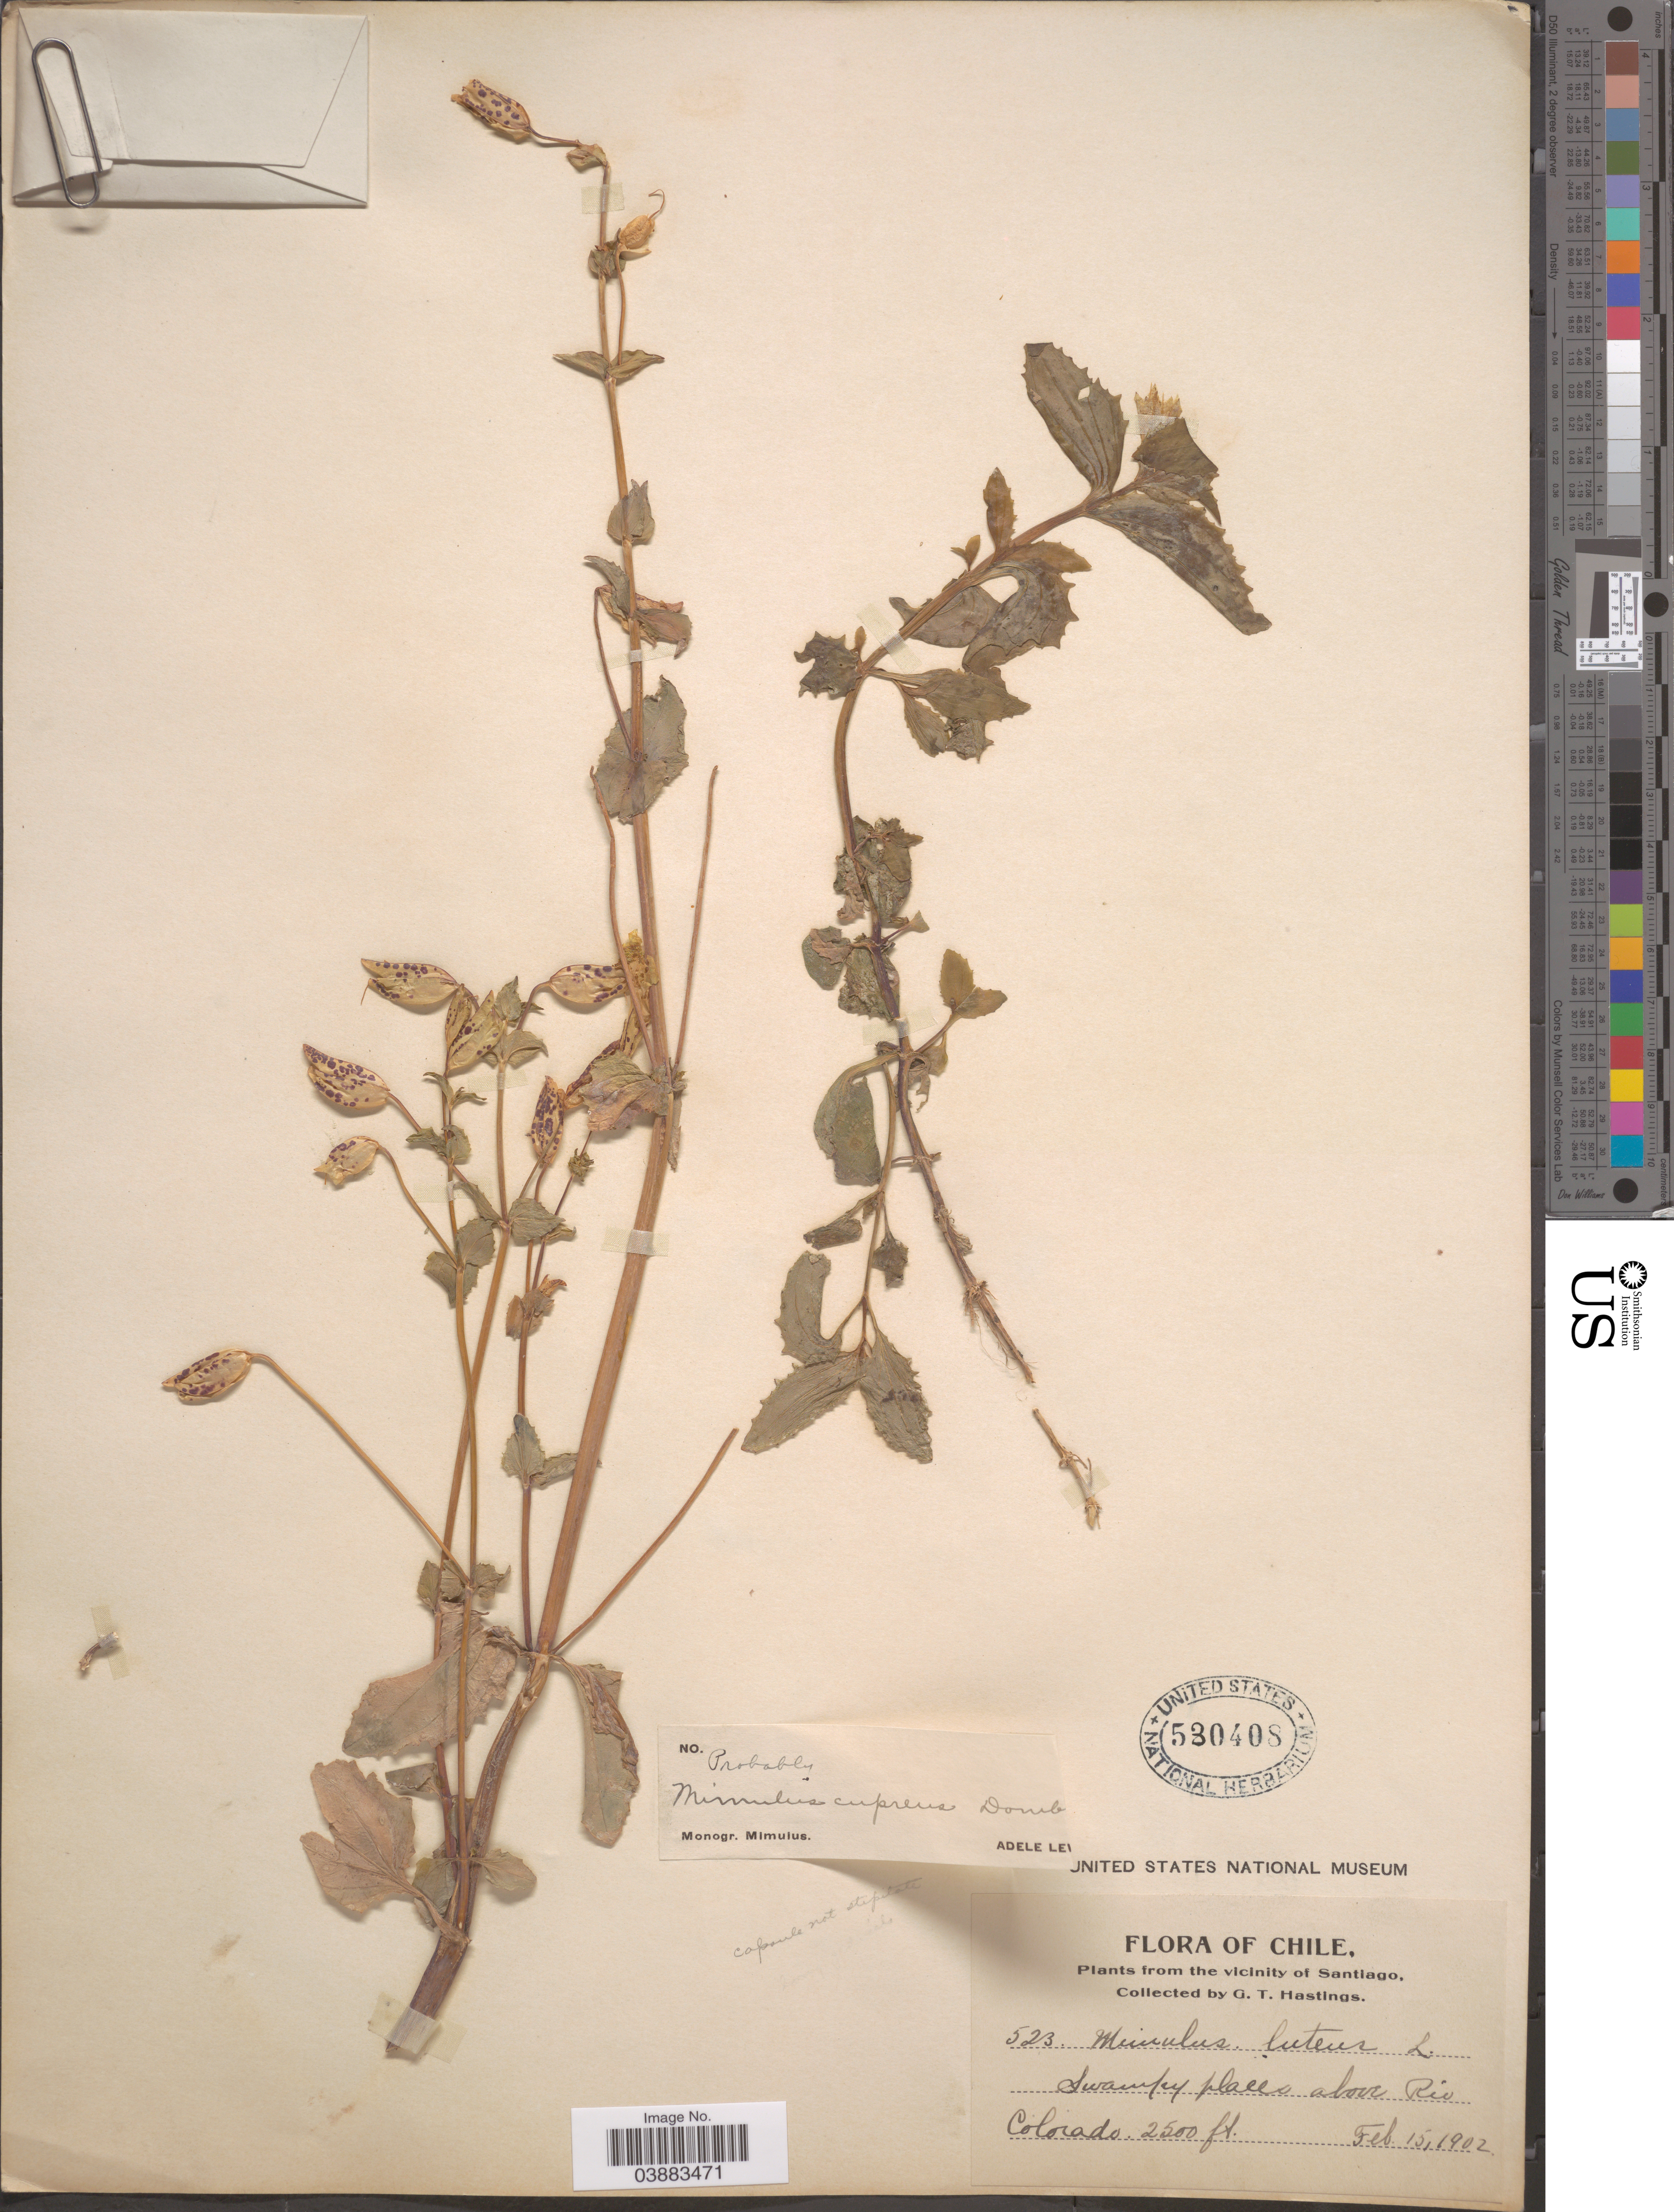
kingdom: Plantae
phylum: Tracheophyta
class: Magnoliopsida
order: Lamiales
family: Phrymaceae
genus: Mimulus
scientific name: Mimulus cupreus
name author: Dombrain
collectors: G. Hastings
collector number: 523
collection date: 1902-02-15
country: Chile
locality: The vicinity of Santiago. Above Rio Colorado.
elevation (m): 762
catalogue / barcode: US 530408